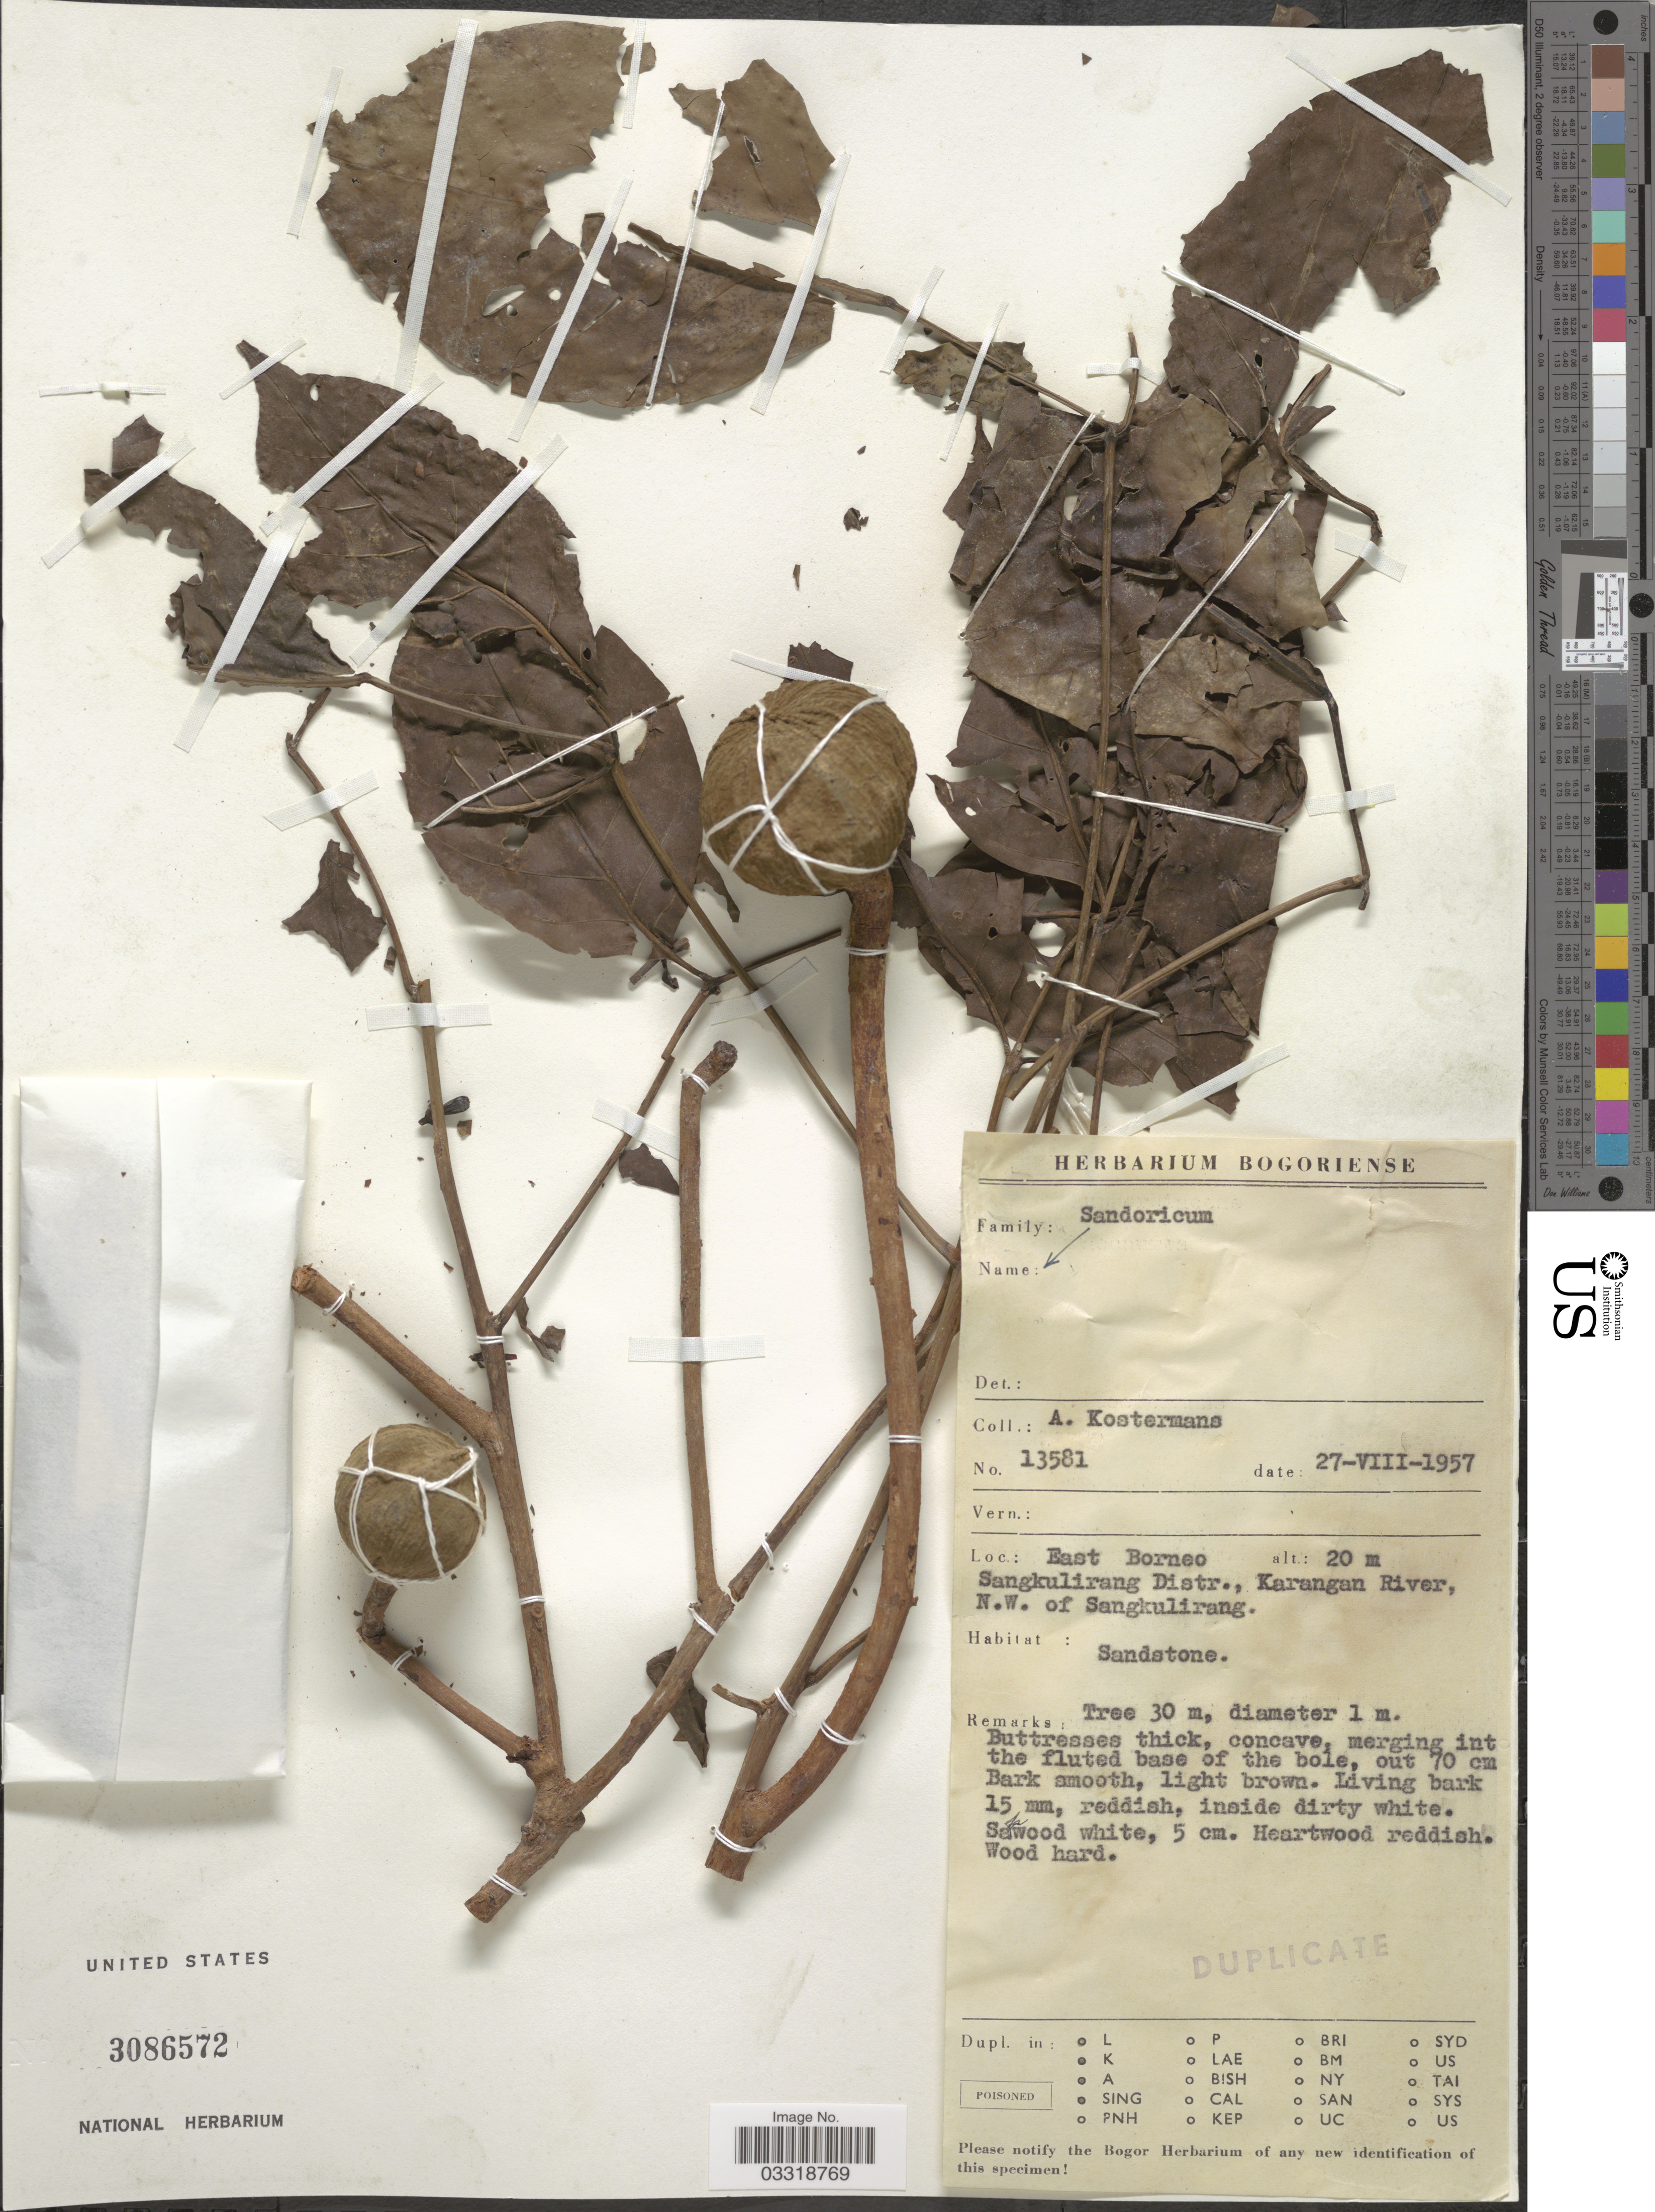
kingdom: Plantae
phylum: Tracheophyta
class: Magnoliopsida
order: Sapindales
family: Meliaceae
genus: Sandoricum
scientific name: Sandoricum sp.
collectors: A. J. G. Kostermans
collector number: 13581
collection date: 1957-08-27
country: Indonesia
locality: East Borneo. Sangkulirang Distr., Karangan River, N.W. of Sangkulirang.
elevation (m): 20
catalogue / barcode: US 3086572